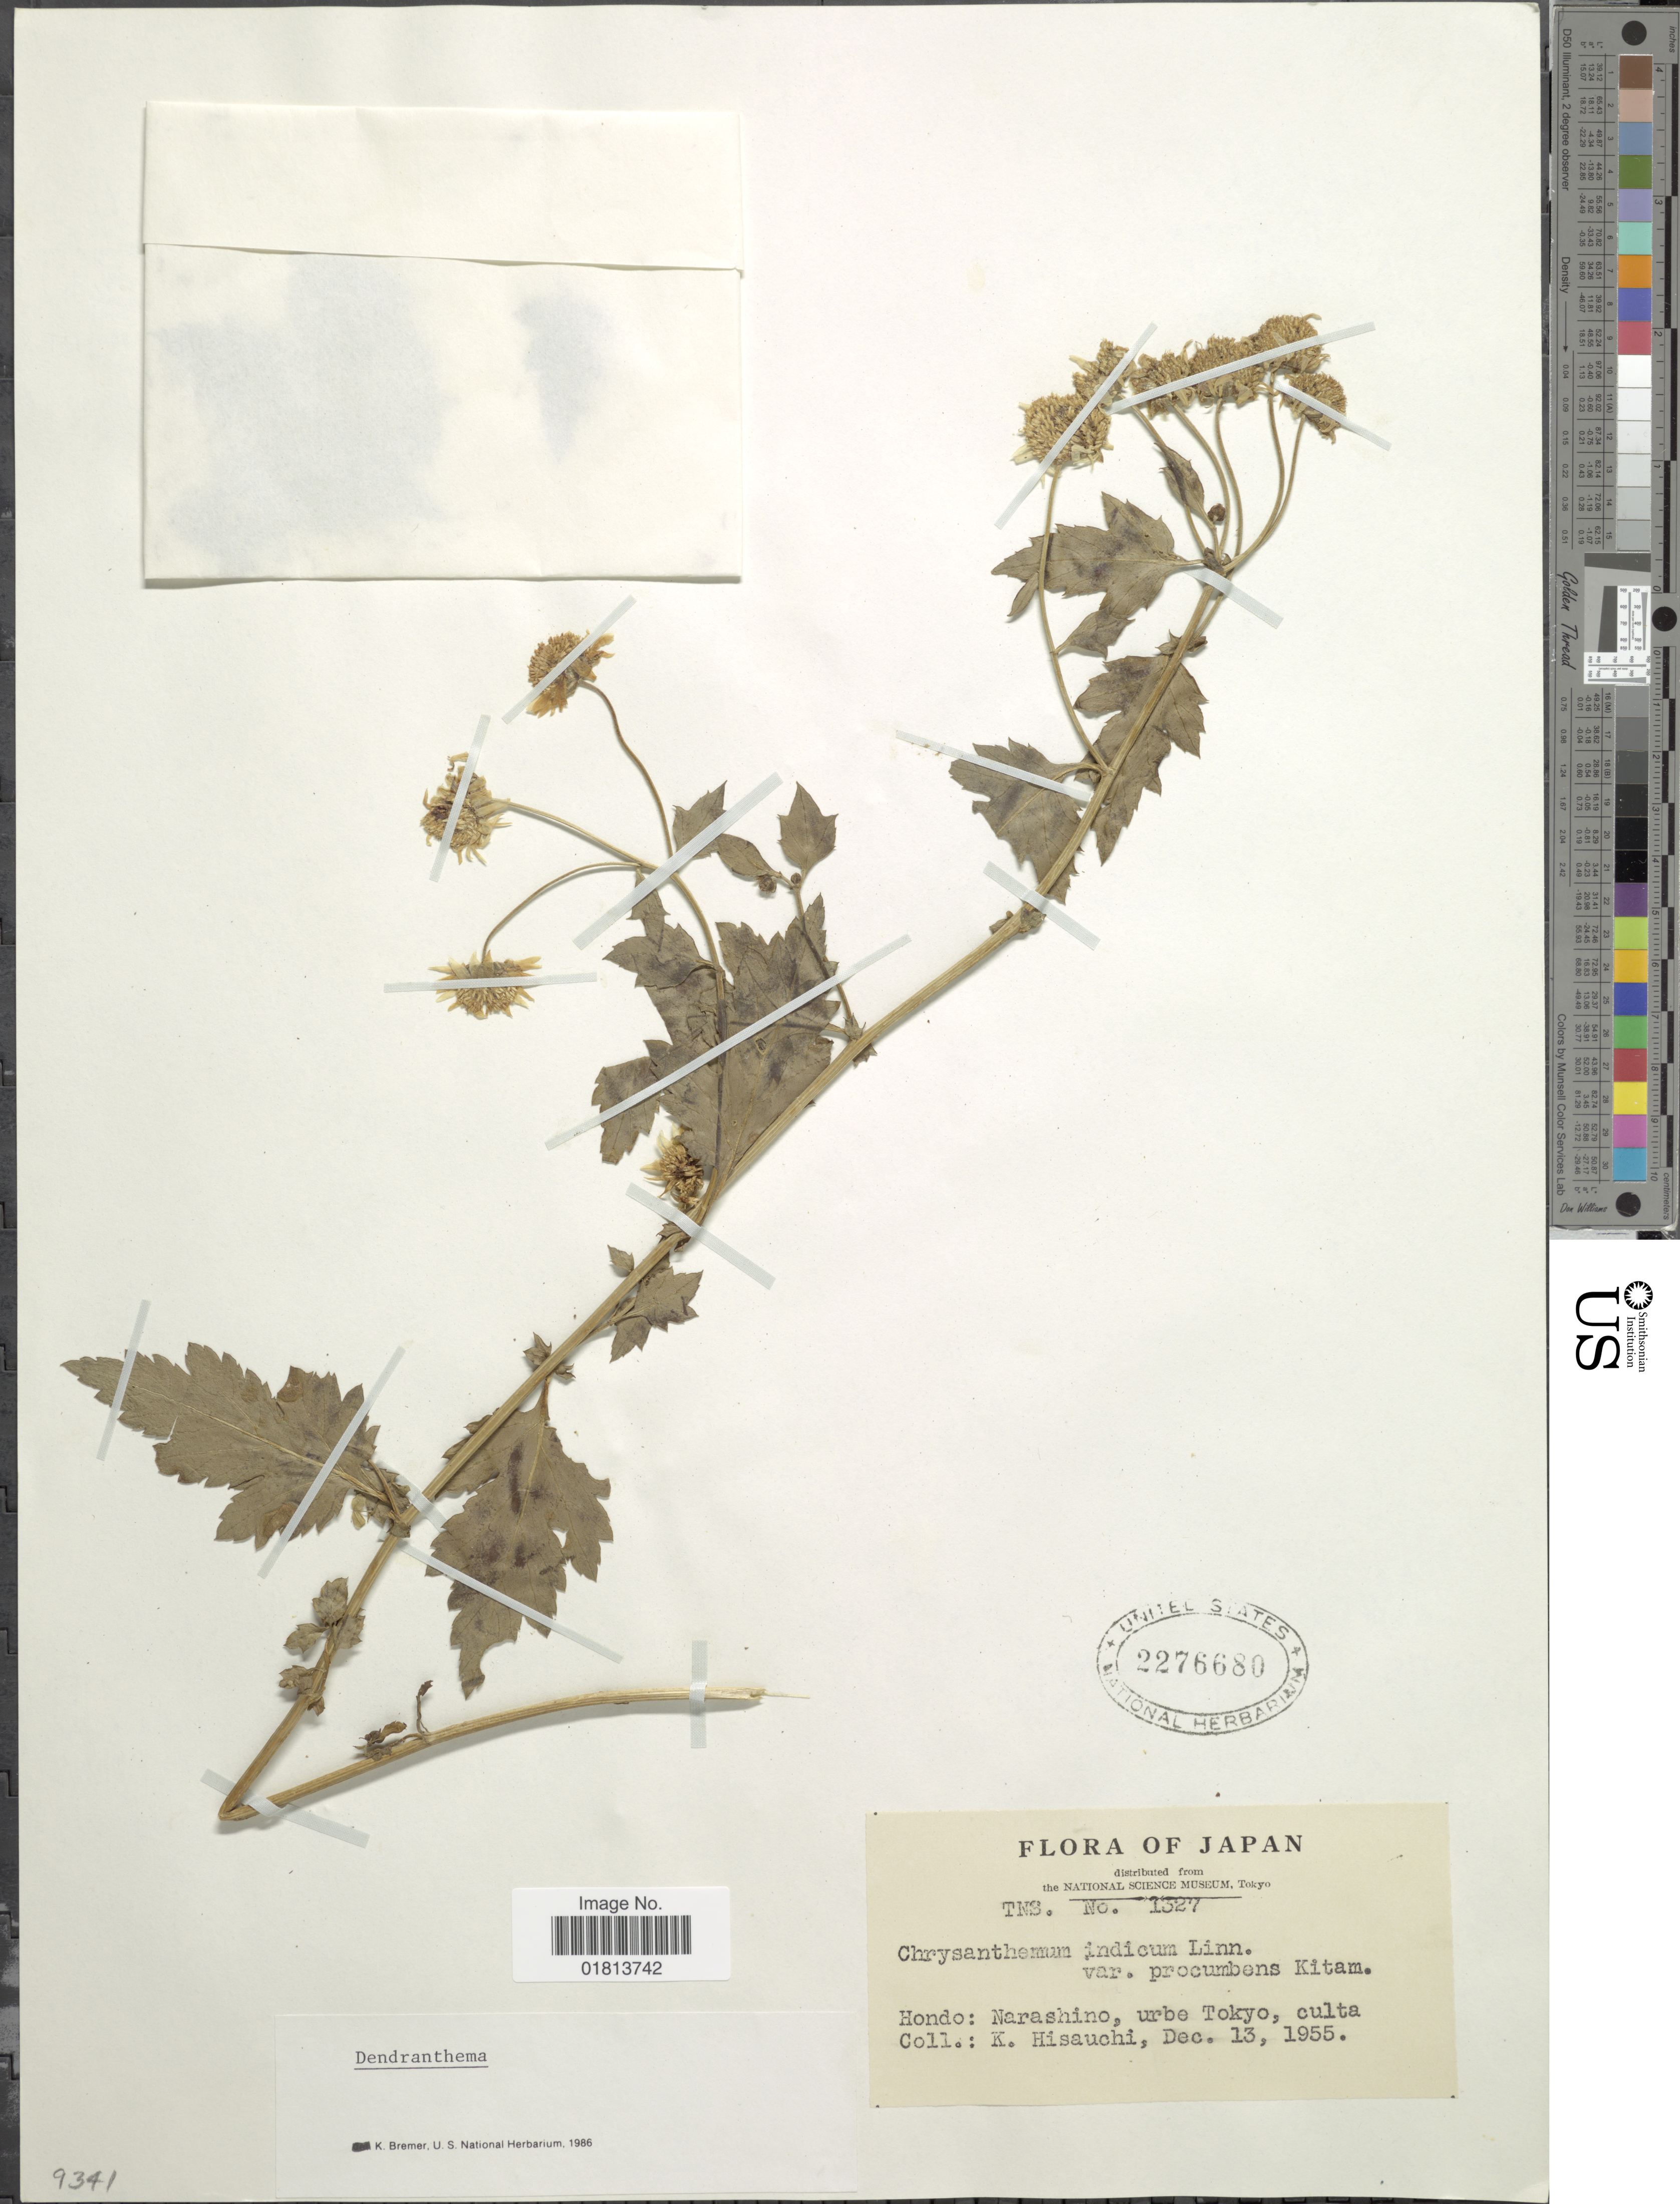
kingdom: Plantae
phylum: Tracheophyta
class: Magnoliopsida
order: Asterales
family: Asteraceae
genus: Dendranthema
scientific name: Dendranthema indicum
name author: (L.) Des Moul.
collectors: K. Hisauchi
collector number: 1327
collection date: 1955-12-13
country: Japan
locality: Hondo: Narashino, urbe Tokyo, culta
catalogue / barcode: US 2276680